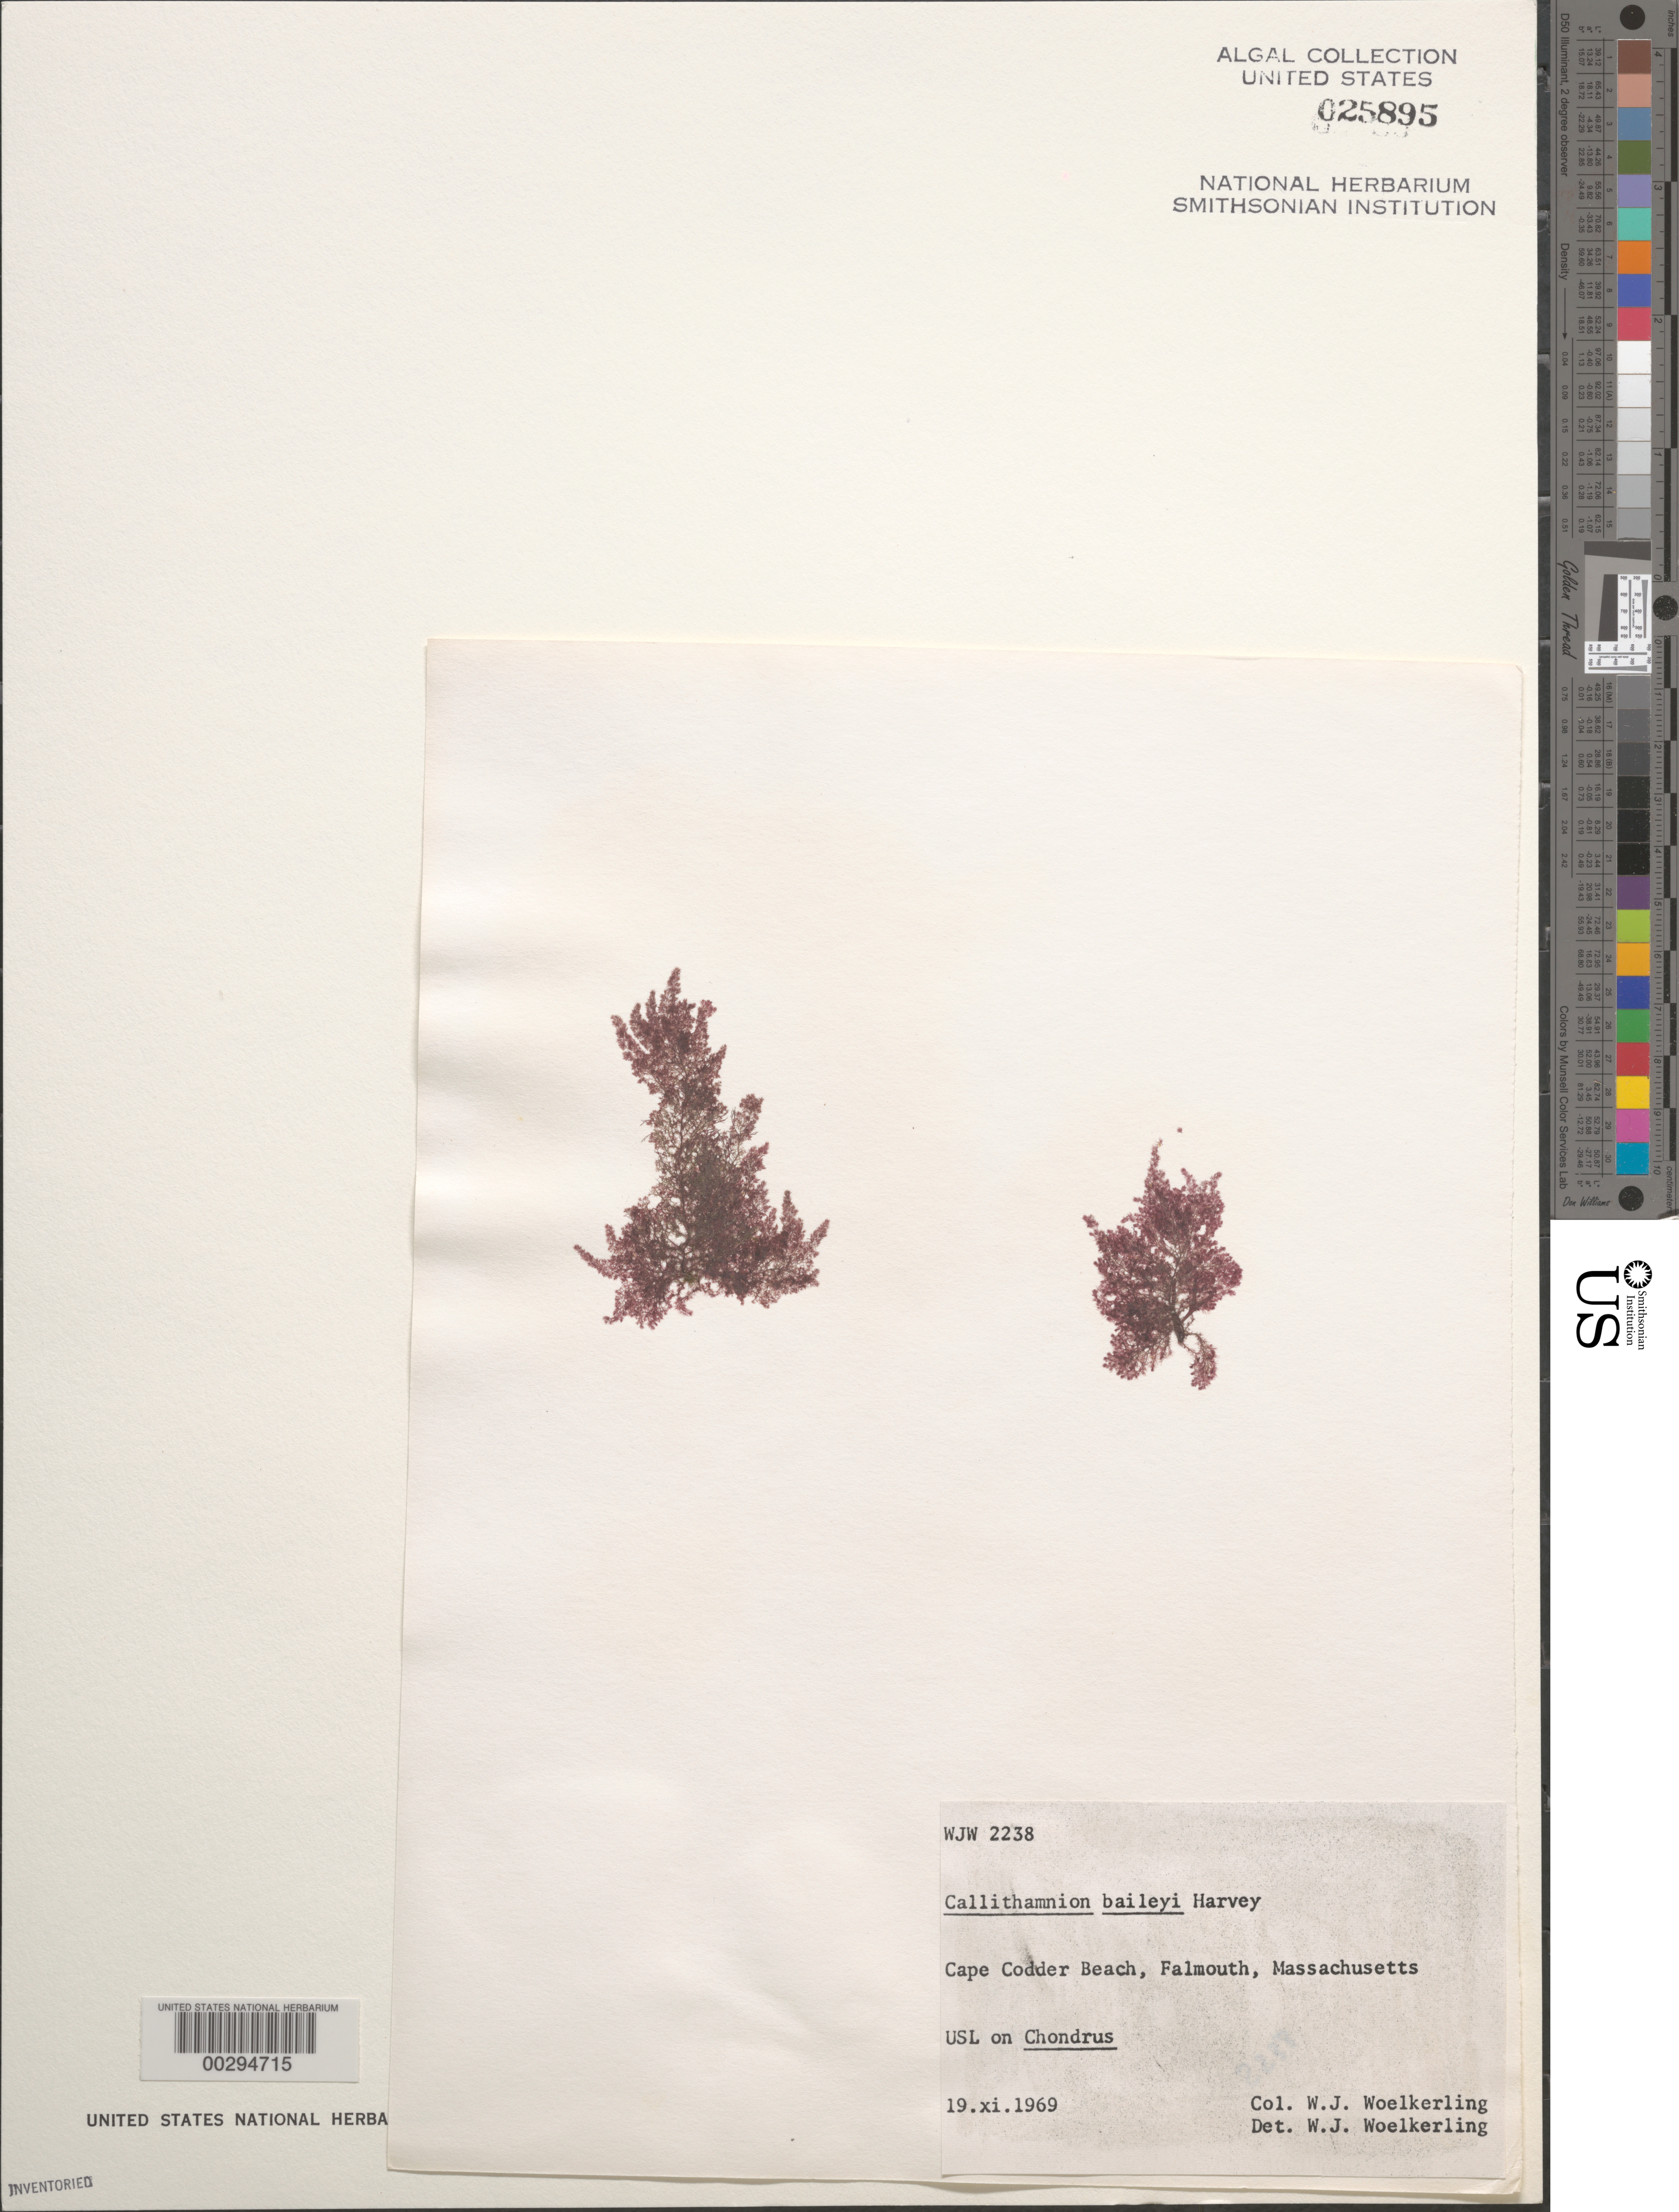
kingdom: Plantae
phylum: Rhodophyta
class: Florideophyceae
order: Ceramiales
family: Callithamniaceae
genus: Callithamnion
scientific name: Callithamnion tetragonum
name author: (With.) S.F. Gray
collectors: W. Woelkerling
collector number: WJW 2238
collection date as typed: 19 Nov 1969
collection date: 1969-11-19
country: United States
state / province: Massachusetts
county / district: Barnstable County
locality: Cape Codder Beach, Falmouth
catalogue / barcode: US 25895